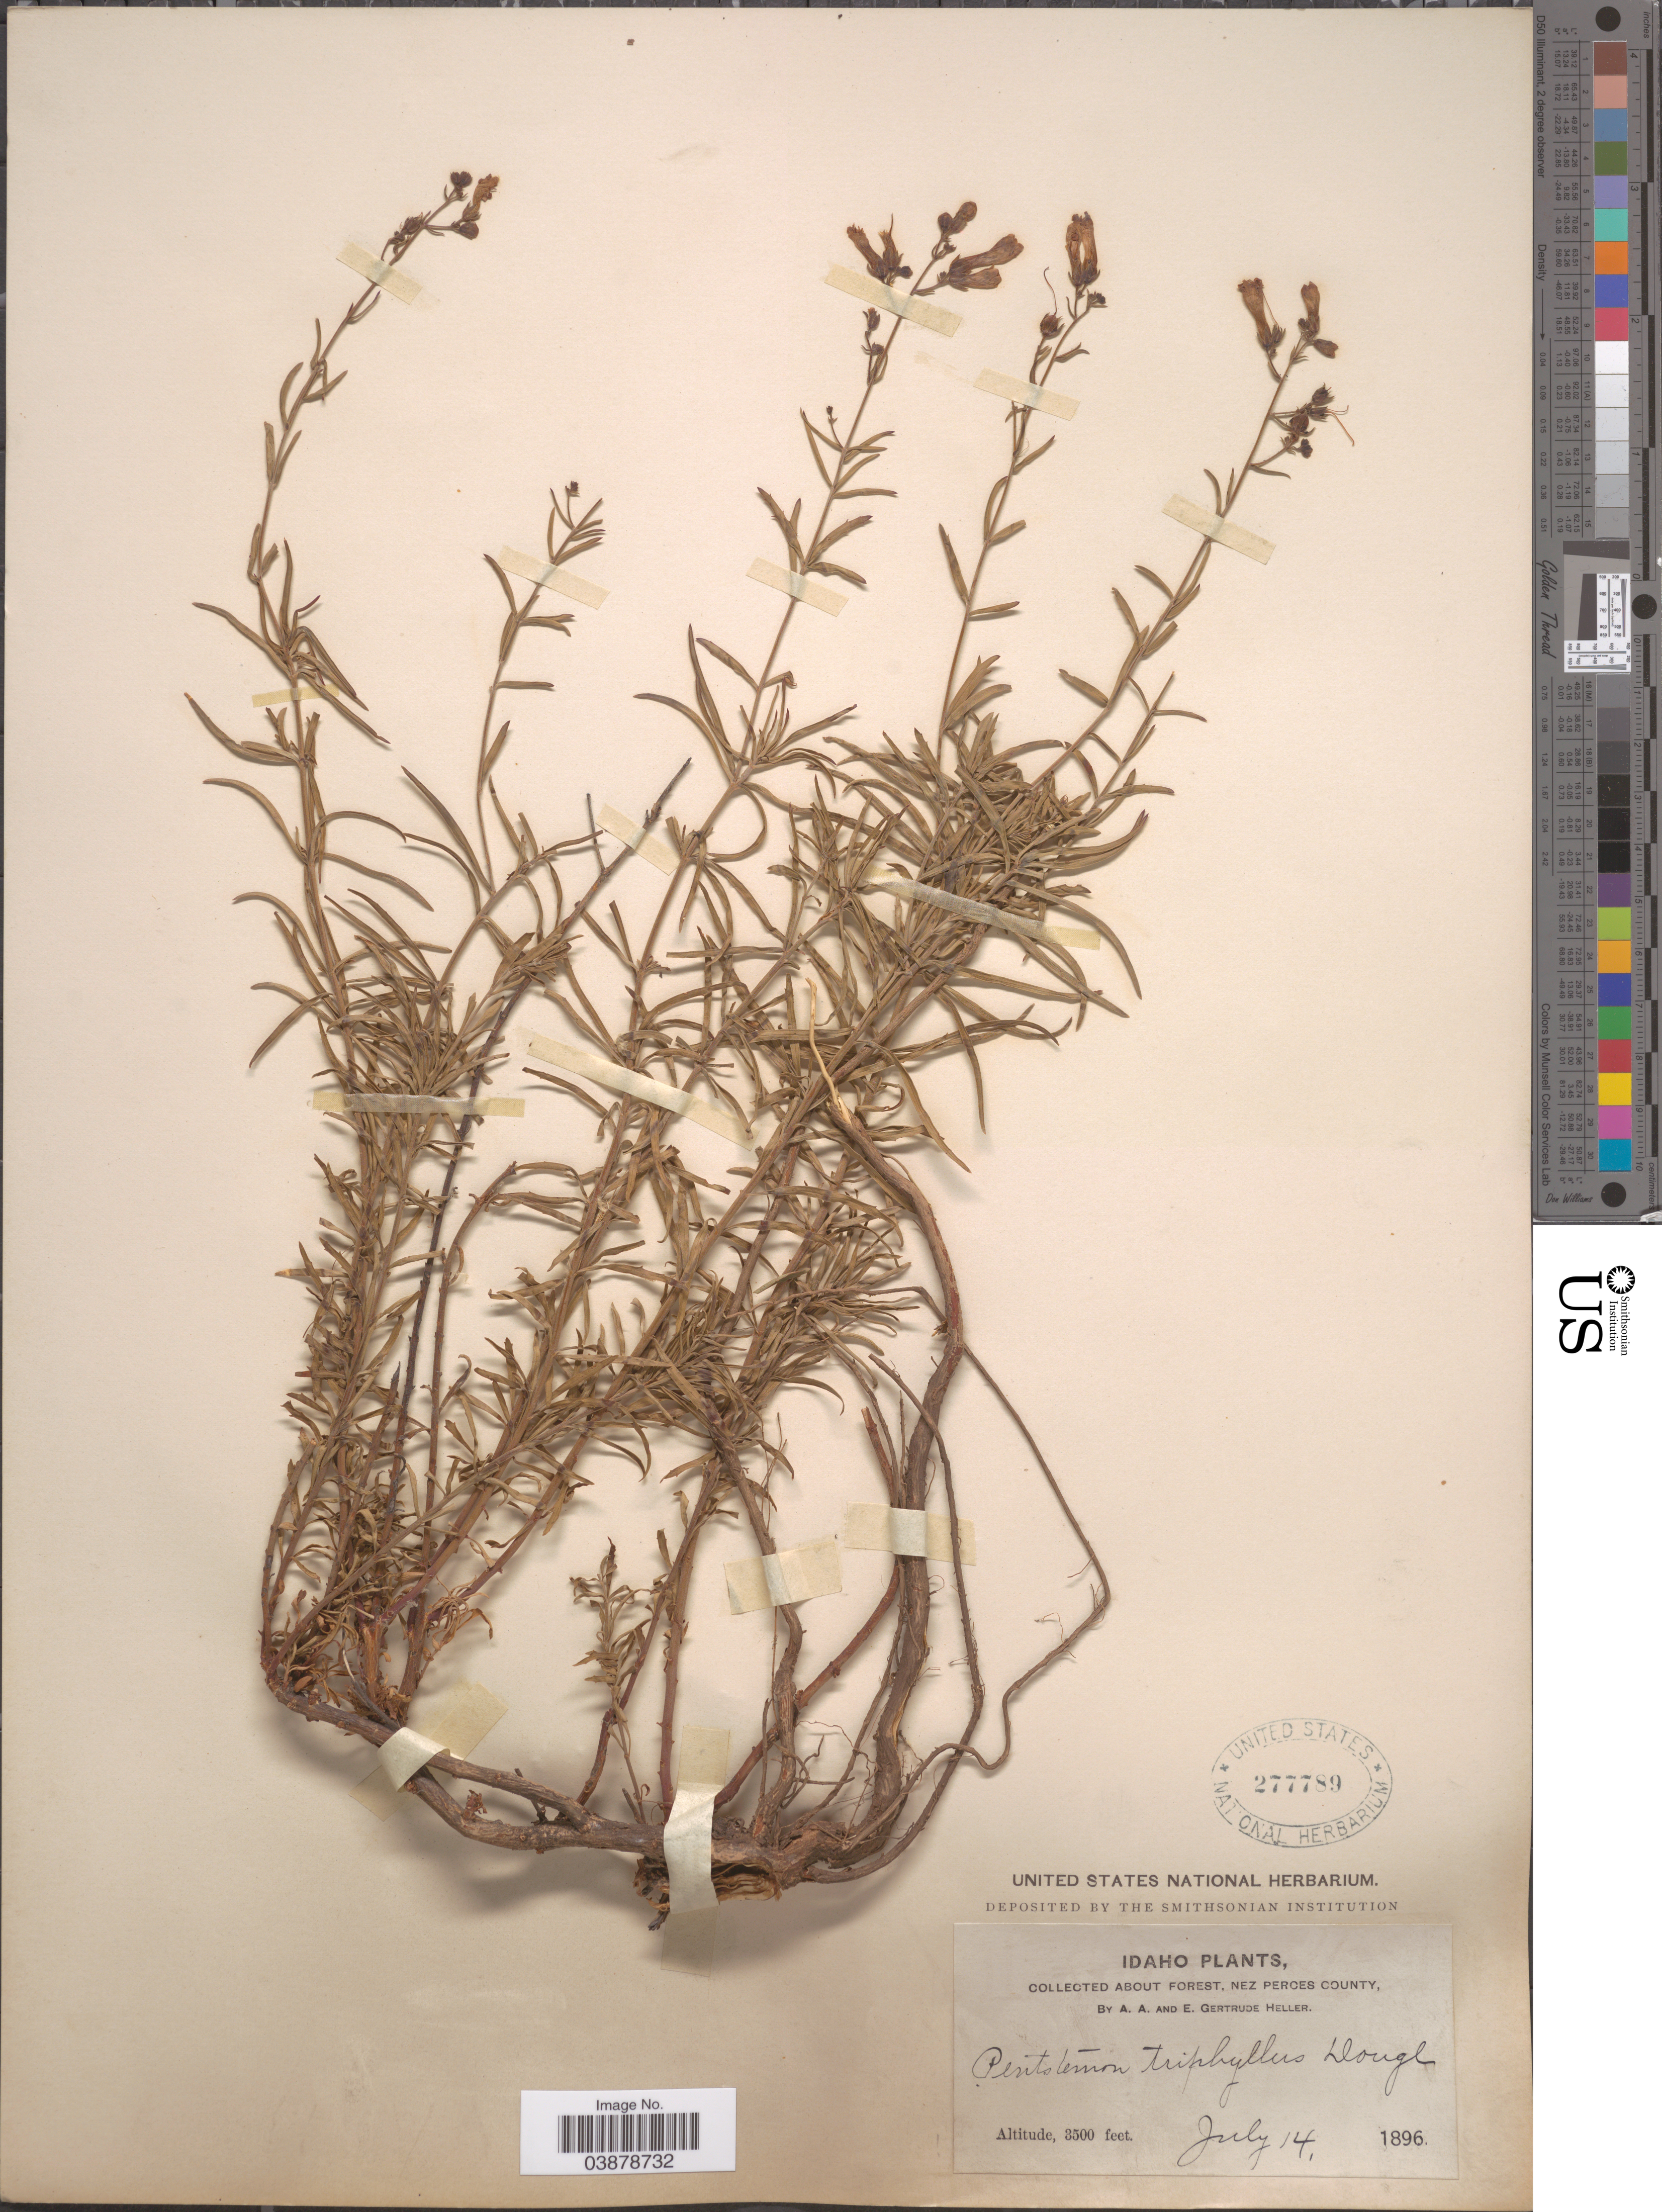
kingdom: Plantae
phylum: Tracheophyta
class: Magnoliopsida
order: Lamiales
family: Plantaginaceae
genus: Penstemon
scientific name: Penstemon triphyllus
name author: Douglas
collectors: A. A. Heller & E. G. Heller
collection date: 1896-07-14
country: United States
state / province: Idaho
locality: About forest, Nez Perces County.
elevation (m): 1067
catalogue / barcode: US 277789